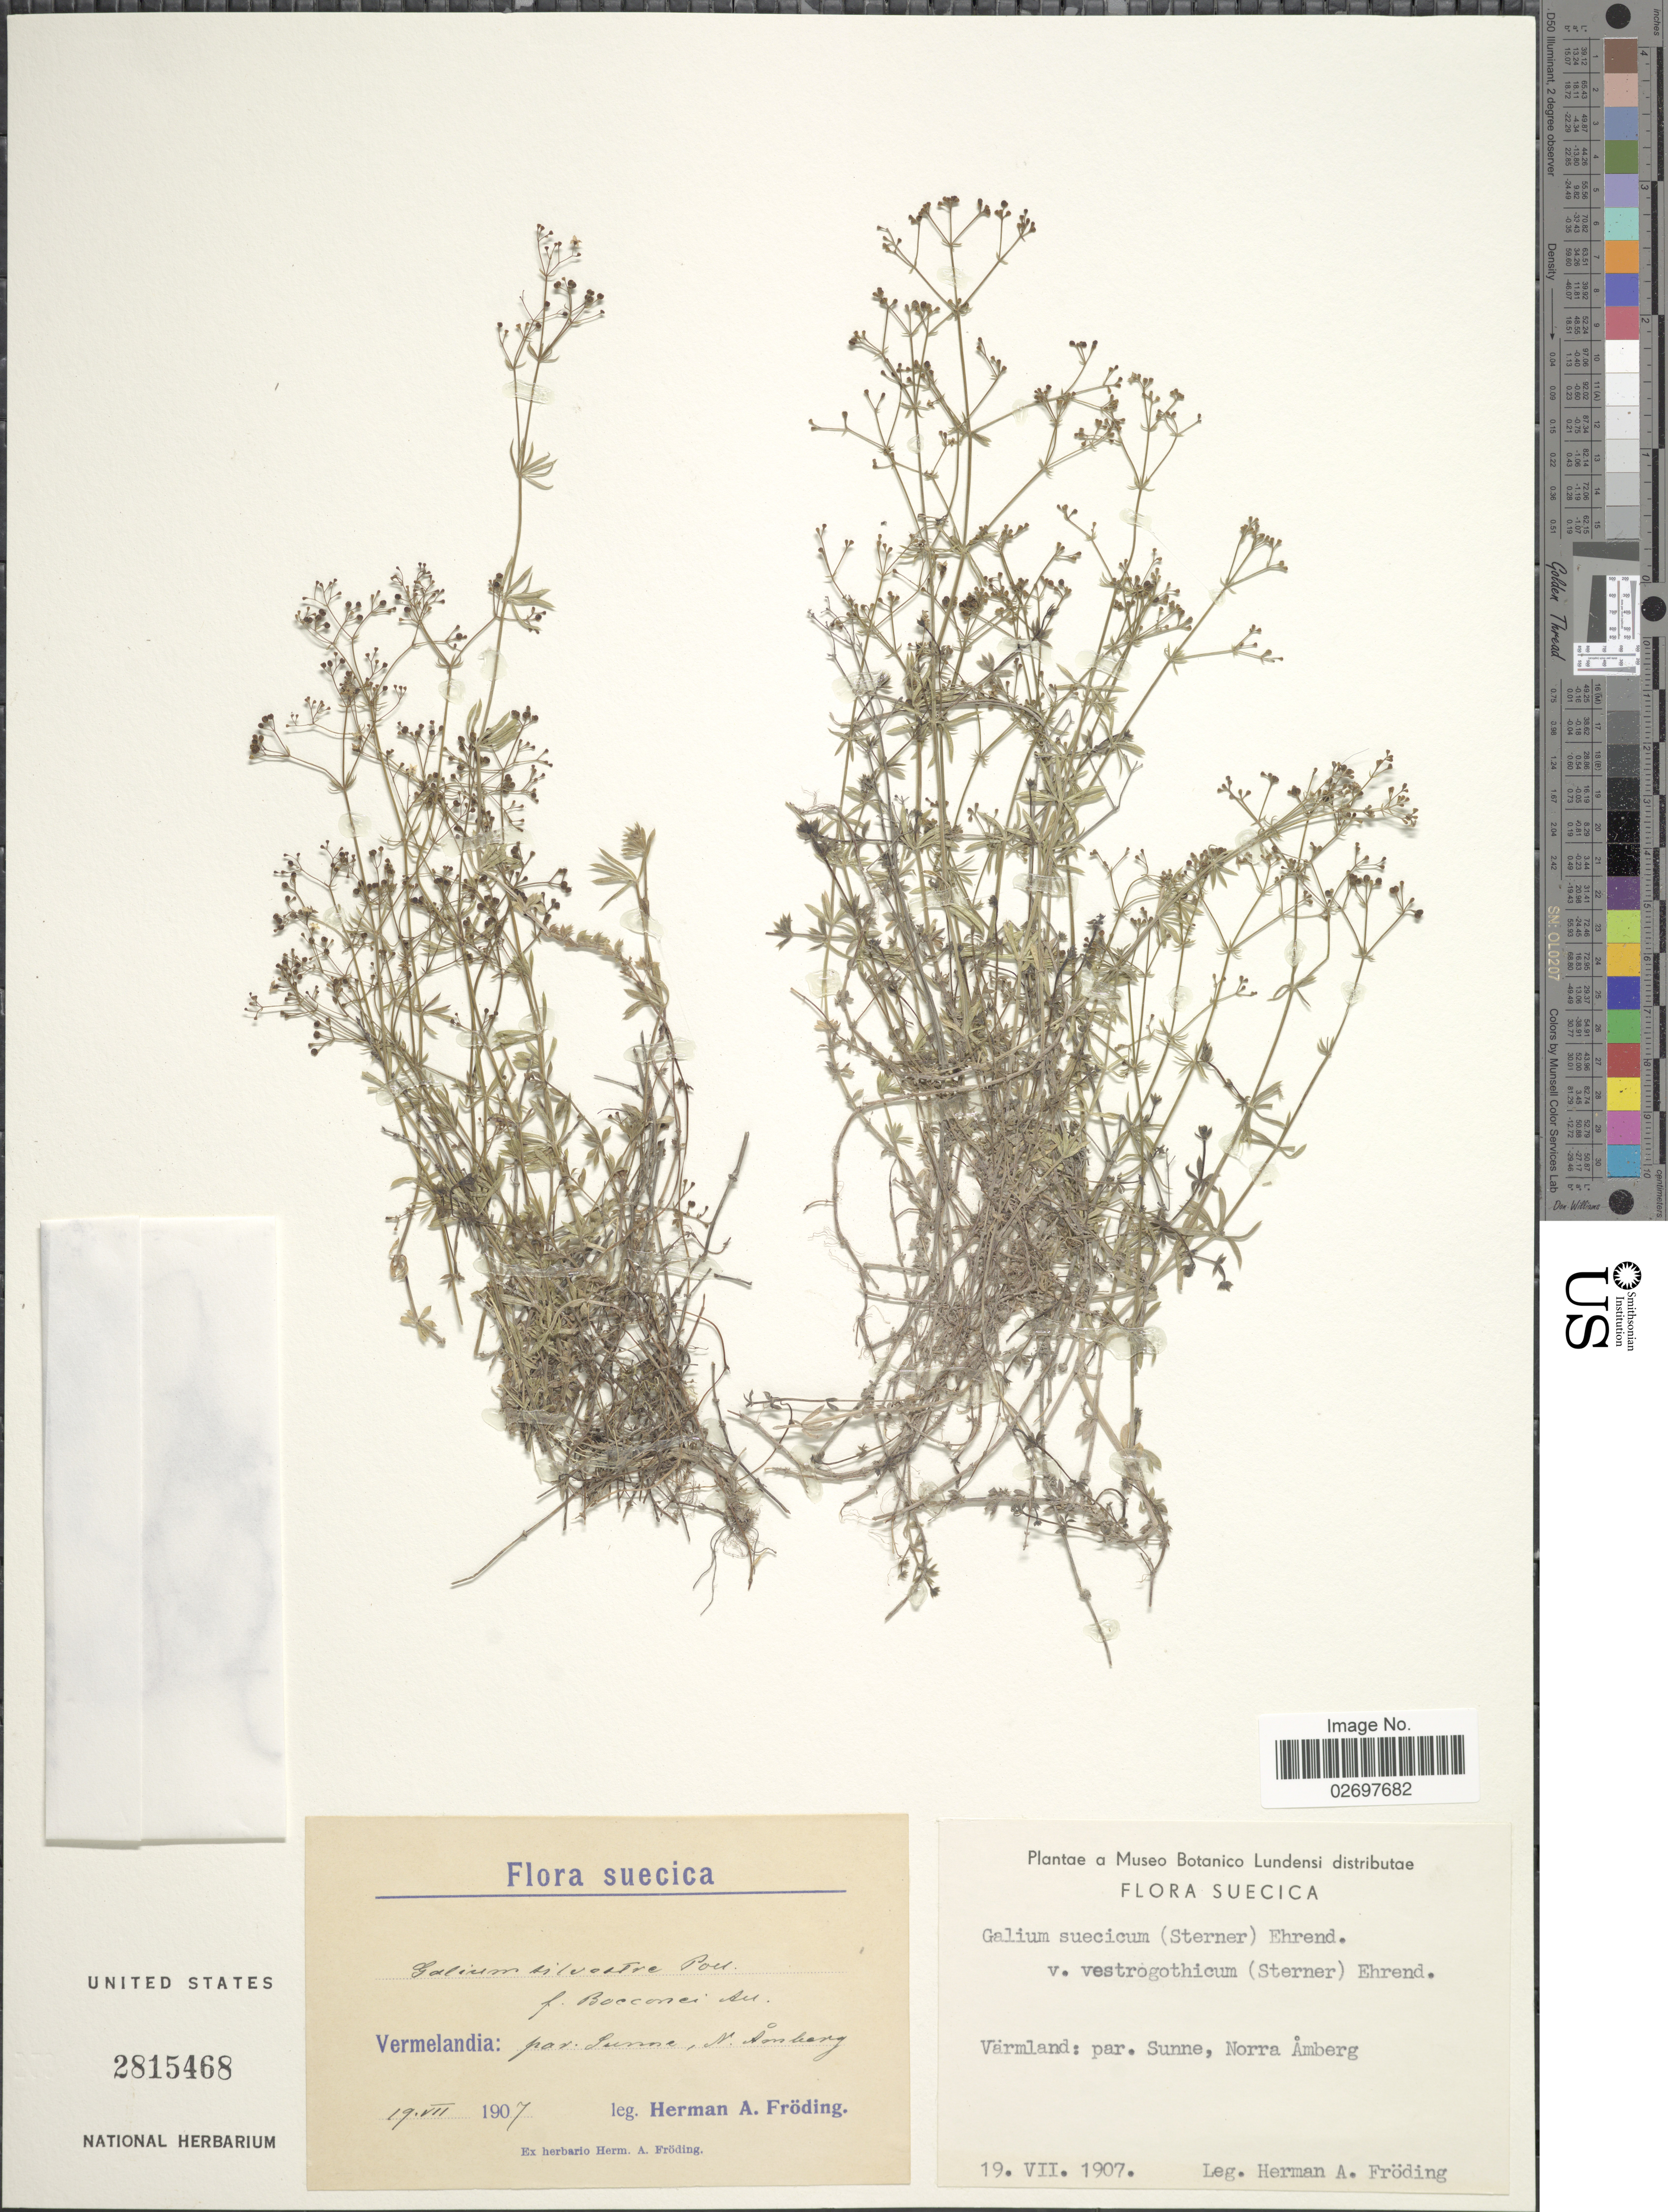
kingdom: Plantae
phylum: Tracheophyta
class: Magnoliopsida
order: Gentianales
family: Rubiaceae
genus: Galium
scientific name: Galium suecicum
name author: (Sterner) Ehrend.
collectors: H. Froding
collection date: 1907-07-19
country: Sweden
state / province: Varmland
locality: Varmland: par. Sunne, Norra Amberg, Suecica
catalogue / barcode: US 2815468